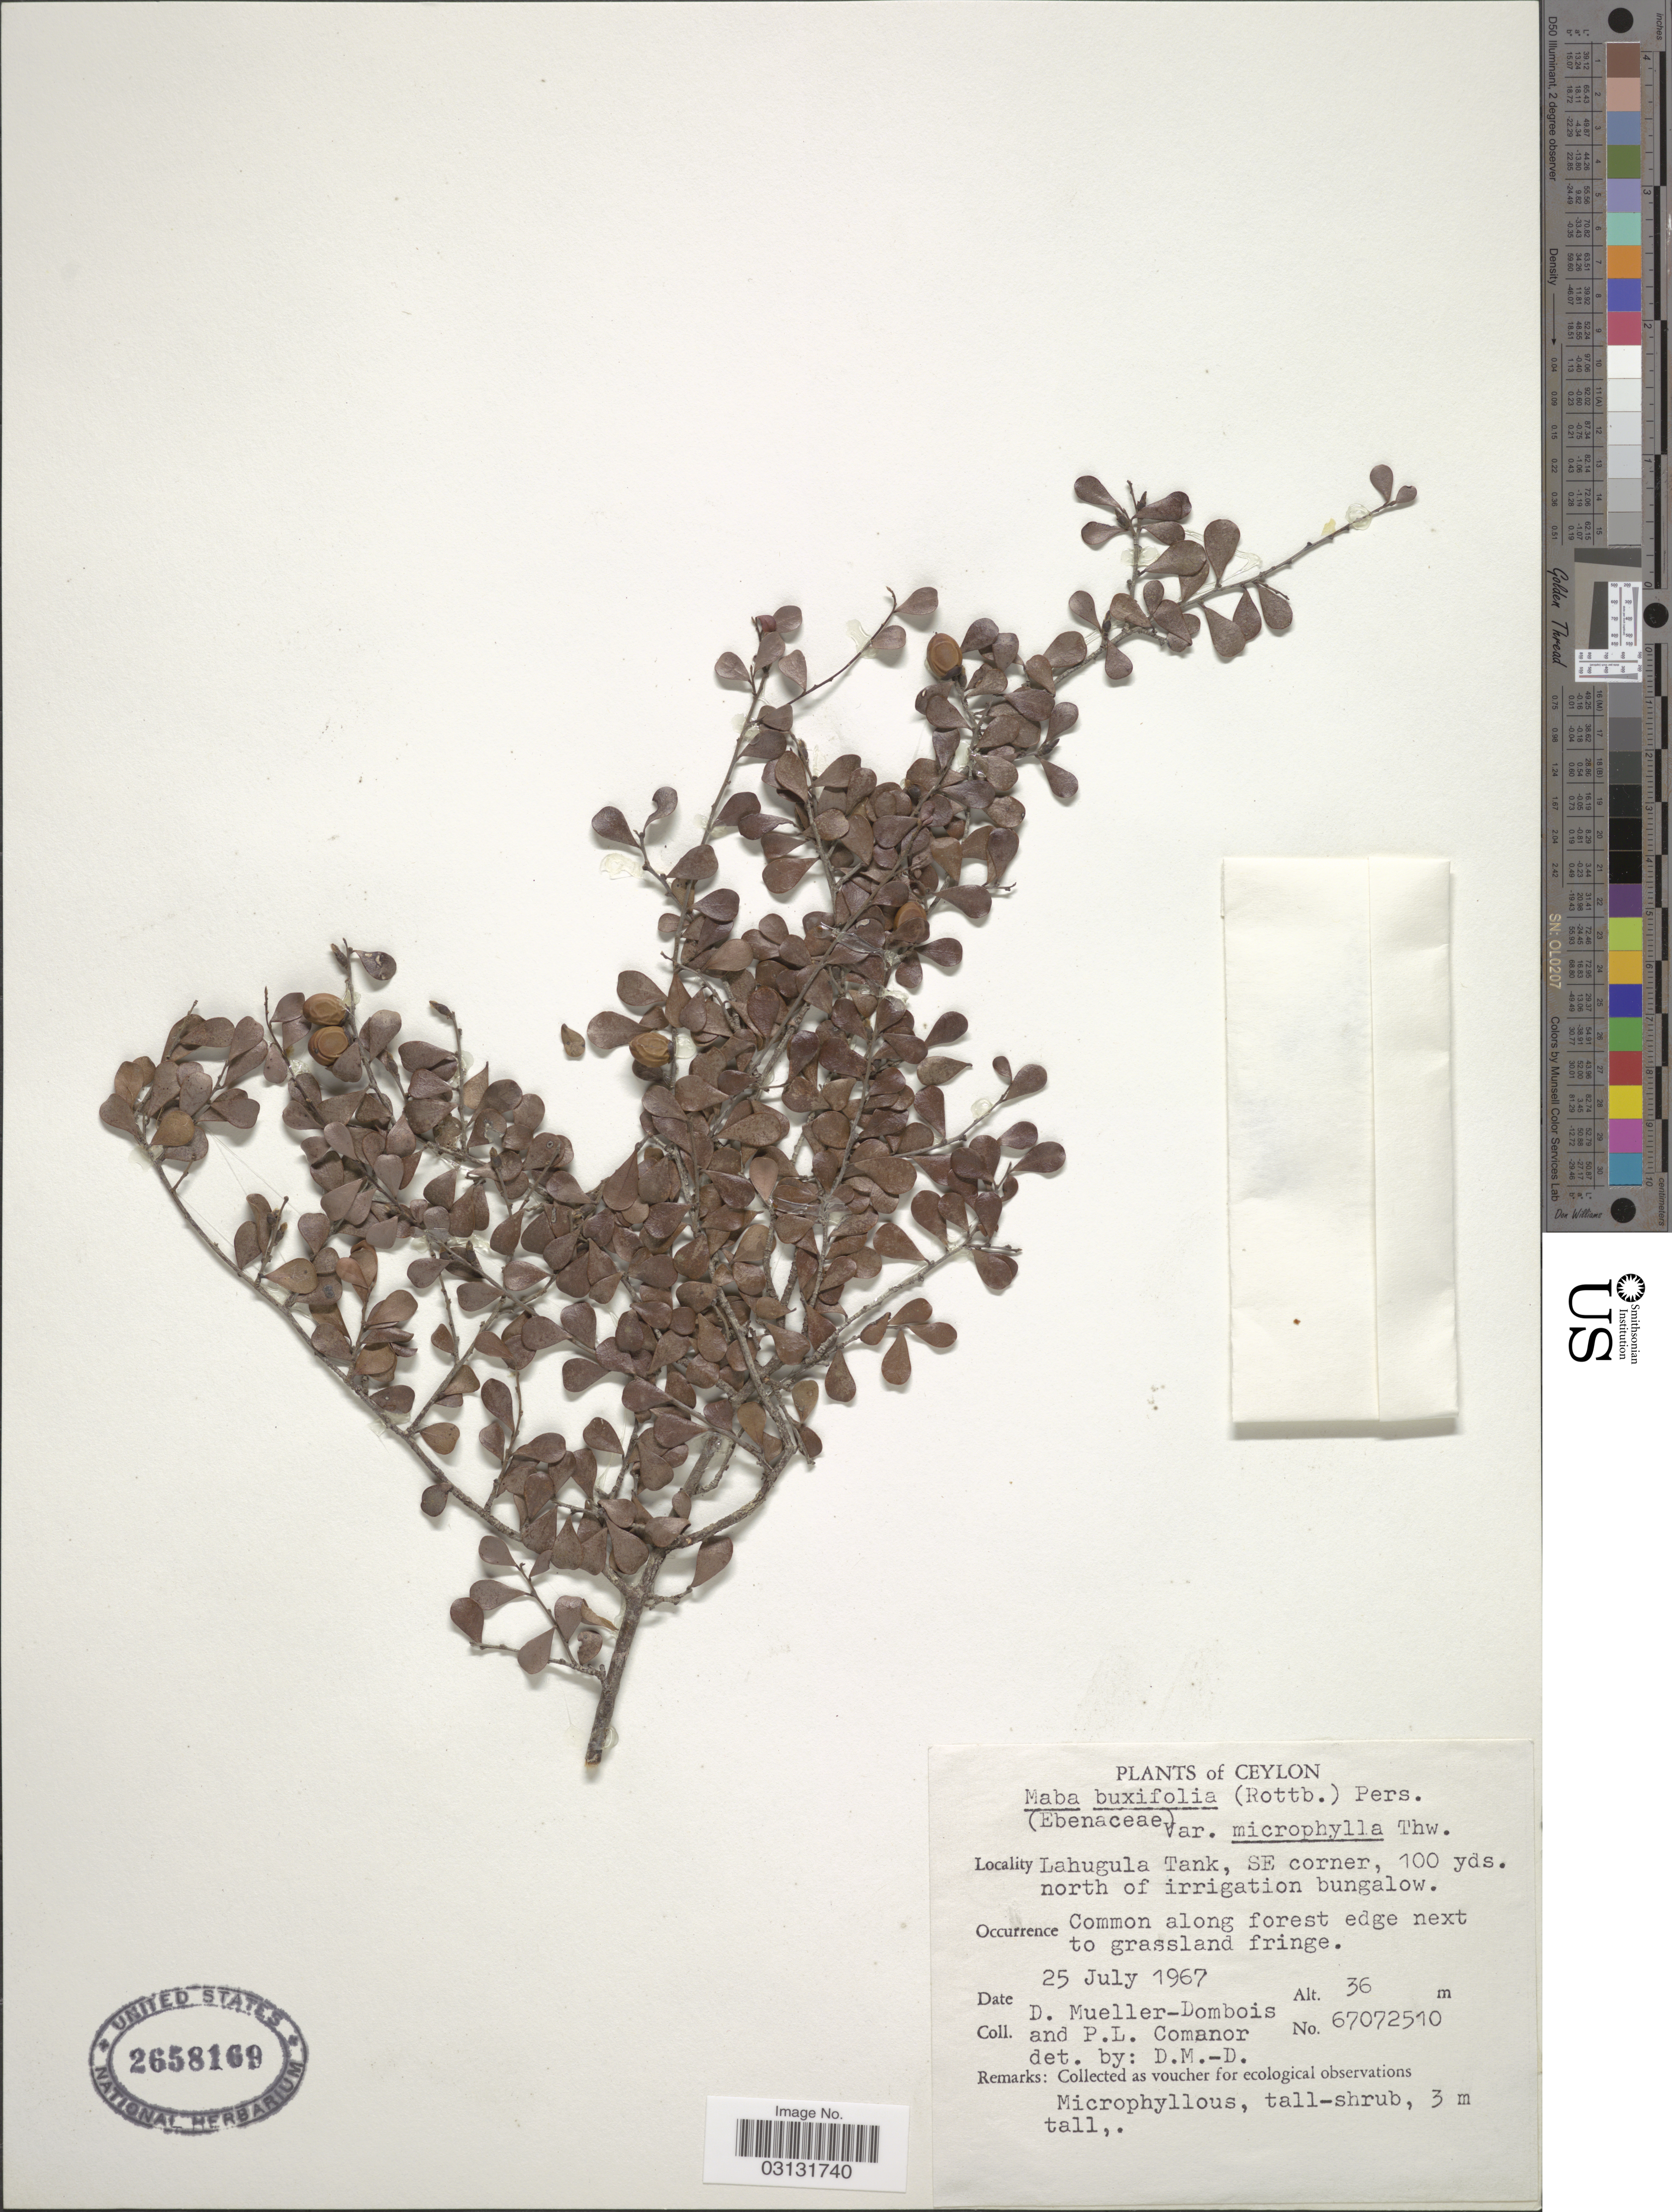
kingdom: Plantae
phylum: Tracheophyta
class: Magnoliopsida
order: Ericales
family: Ebenaceae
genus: Diospyros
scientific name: Diospyros ferrea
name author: (Willd.) Bakh.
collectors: D. Mueller-Dombois & P. Comanor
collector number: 67072510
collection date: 1967-07-25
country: Sri Lanka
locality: Ceylon. Lahugula Tank, SE corner, 100 yds. north of irrigation bungalow.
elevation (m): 36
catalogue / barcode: US 2658169